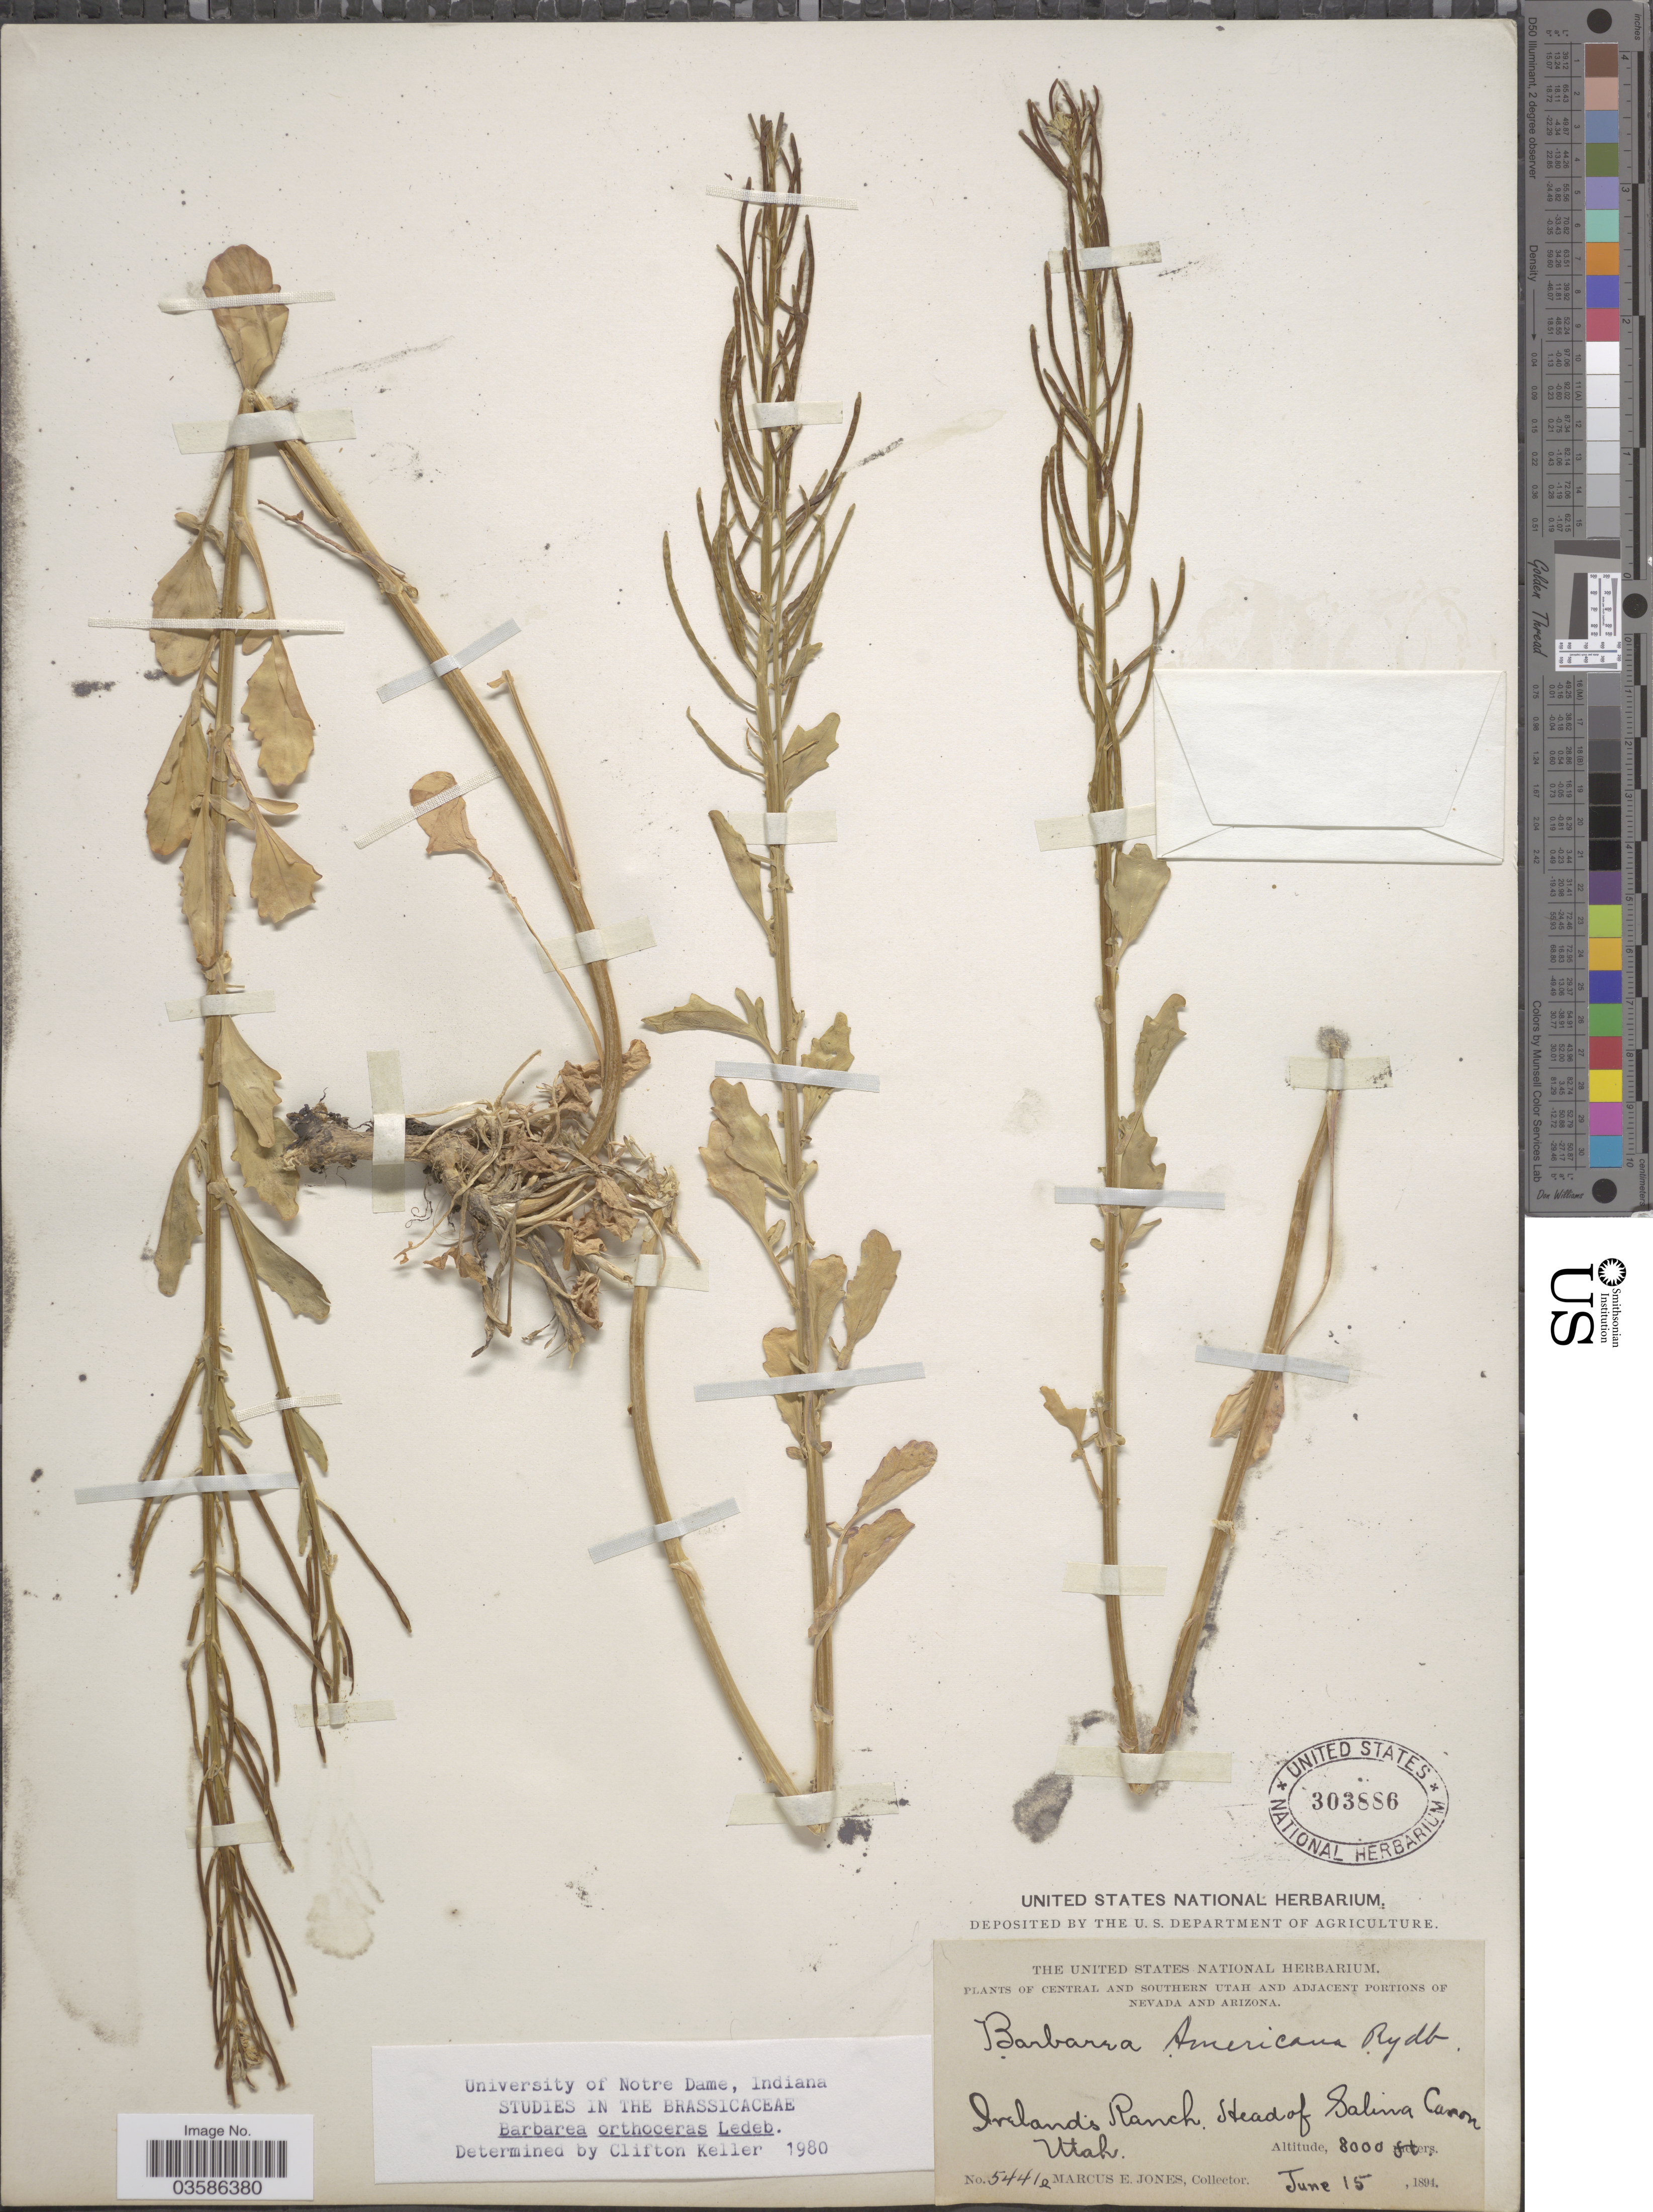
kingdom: Plantae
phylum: Tracheophyta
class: Magnoliopsida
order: Brassicales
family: Brassicaceae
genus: Barbarea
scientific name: Barbarea orthoceras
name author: Ledeb.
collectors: M. E. Jones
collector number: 54412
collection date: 1894-06-15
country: United States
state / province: Utah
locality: Central and Southern Utah. Ireland's Ranch, Head of Salina Canon.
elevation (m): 2438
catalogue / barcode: US 303886